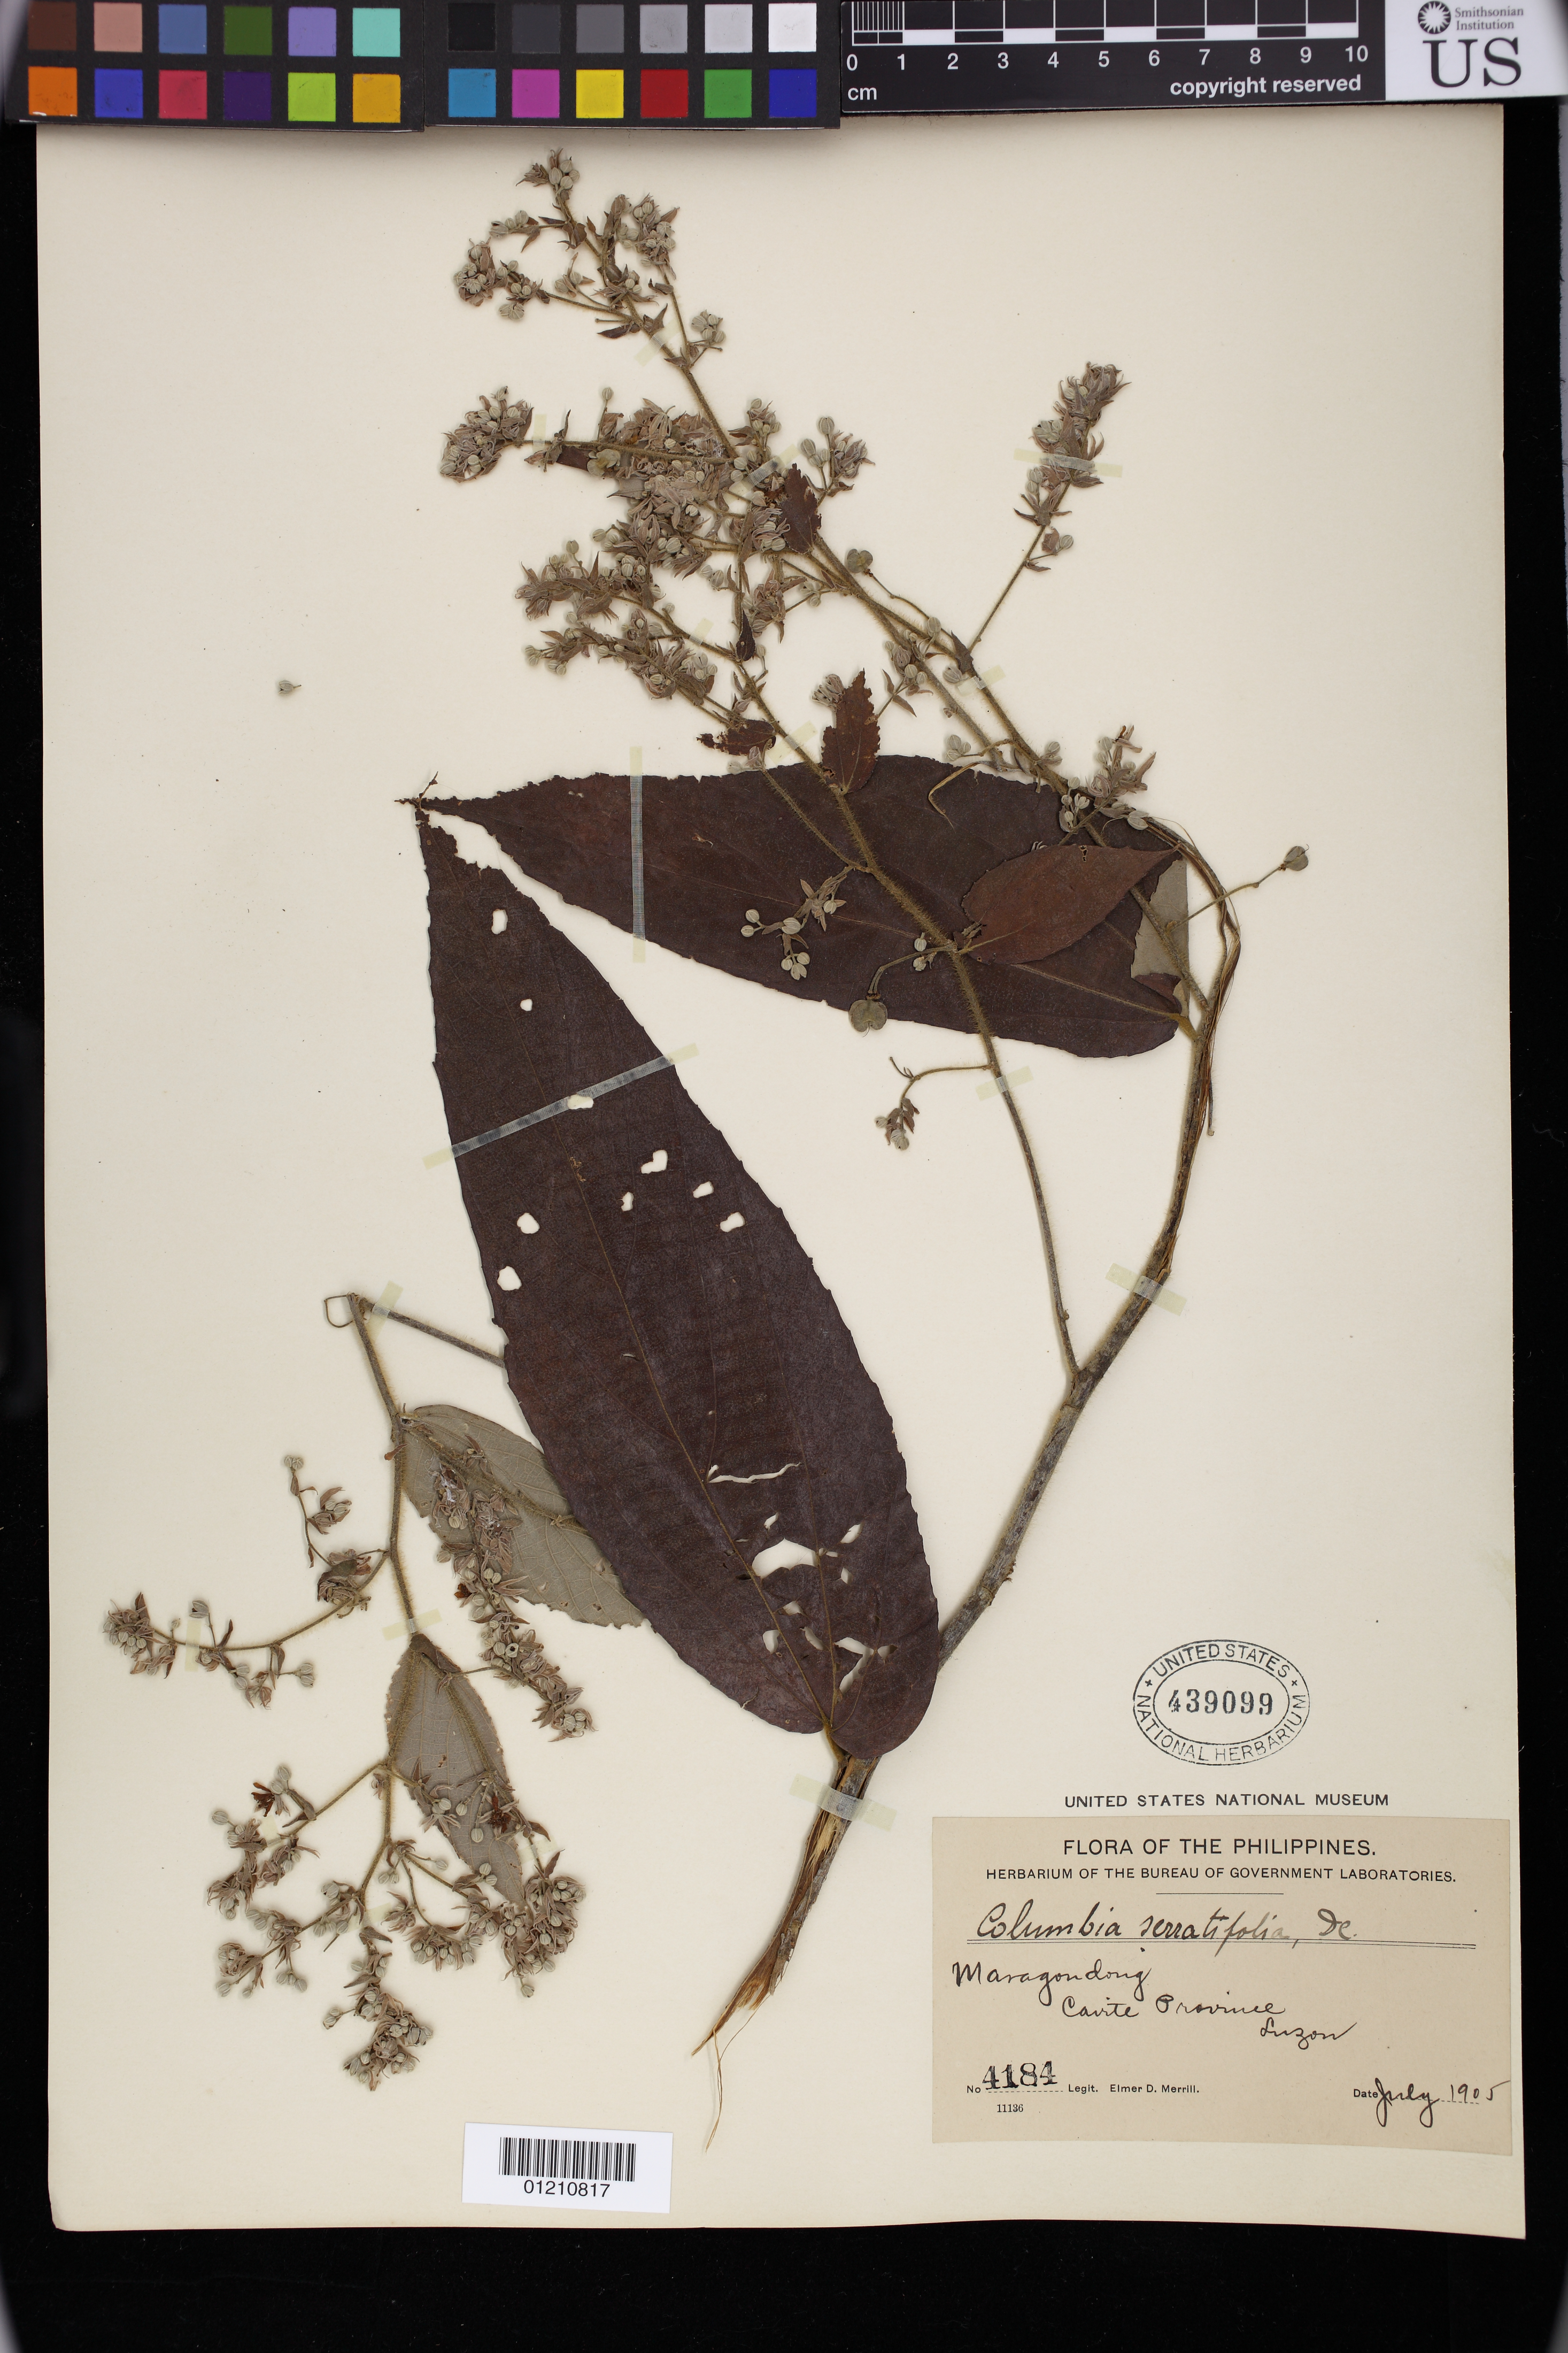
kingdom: Plantae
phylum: Tracheophyta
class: Magnoliopsida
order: Malvales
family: Malvaceae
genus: Colona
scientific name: Colona serratifolia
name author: Cav.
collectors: E. D. Merrill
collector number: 4184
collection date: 1905-07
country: Philippines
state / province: Calabarzon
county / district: Cavite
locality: Maragondon (Maragondong). Luzon.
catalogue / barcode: US 439099